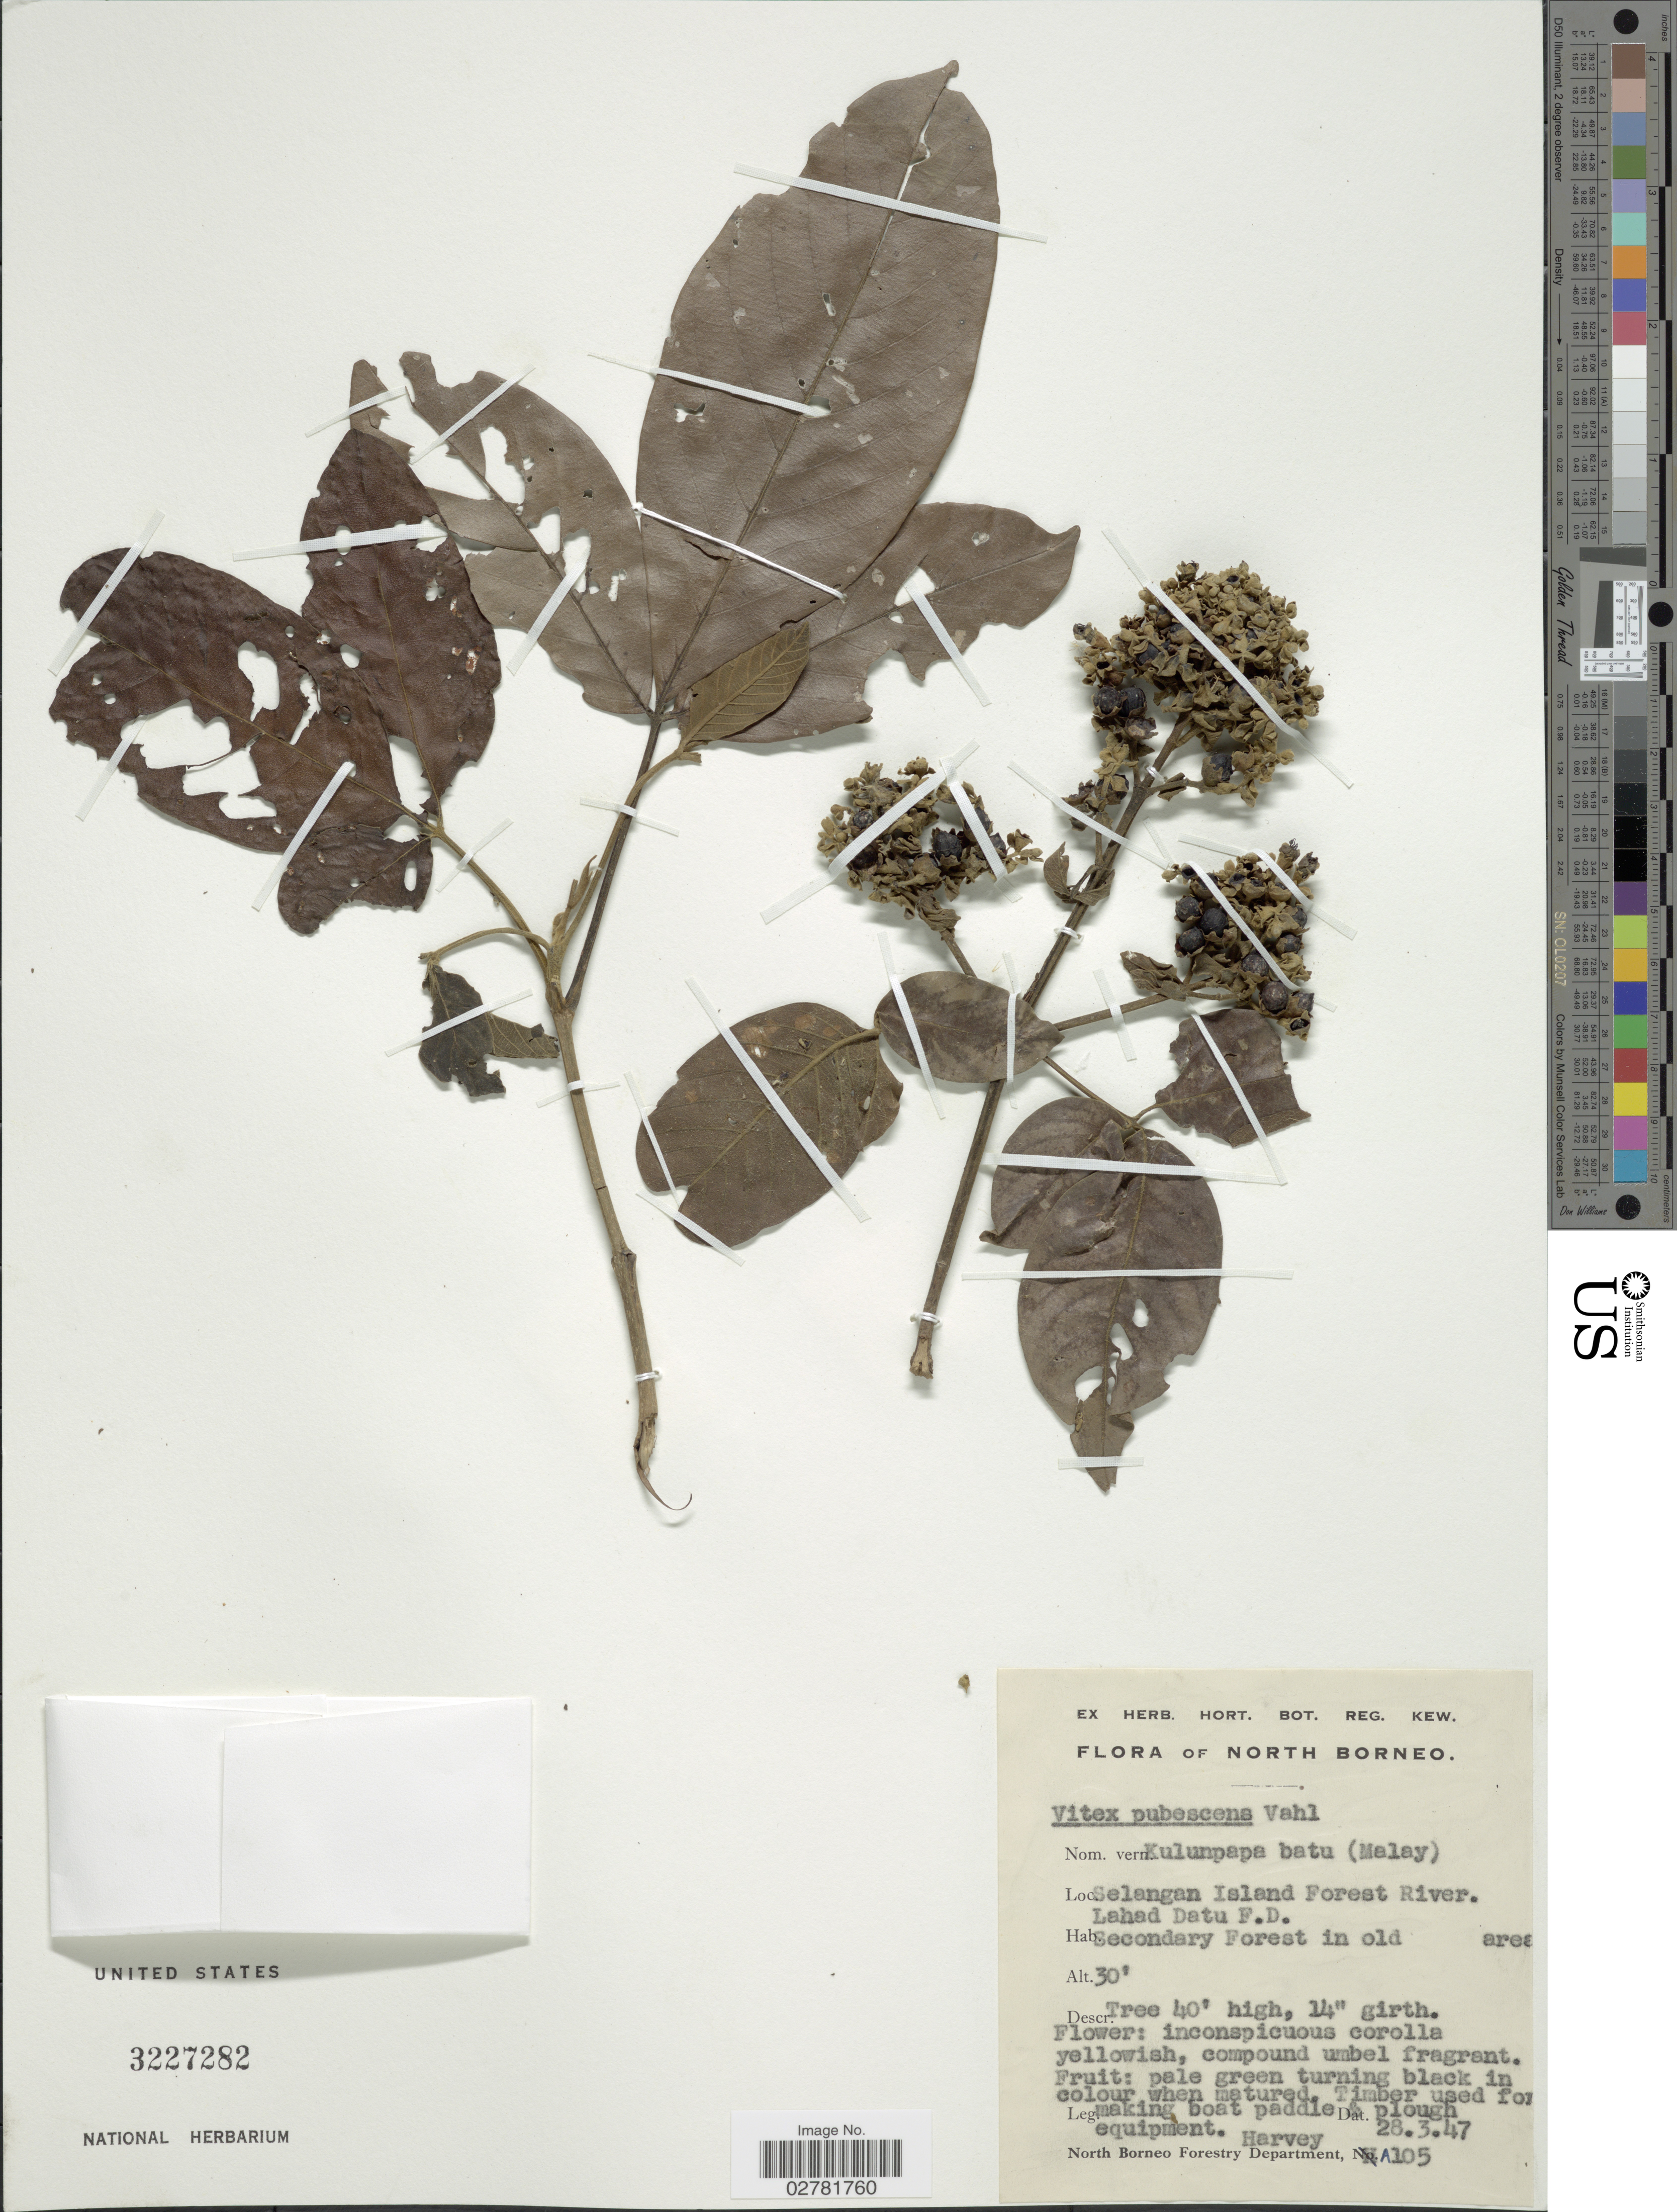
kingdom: Plantae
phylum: Tracheophyta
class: Magnoliopsida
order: Lamiales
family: Lamiaceae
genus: Vitex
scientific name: Vitex pubescens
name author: Vahl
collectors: -. Harvey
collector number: A105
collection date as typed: Transcribed d/m/y: 28/3/47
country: Malaysia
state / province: Sabah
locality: North Borneo. Selangan Island Forest River. Lahad Datu F.D.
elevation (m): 9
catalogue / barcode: US 3227282